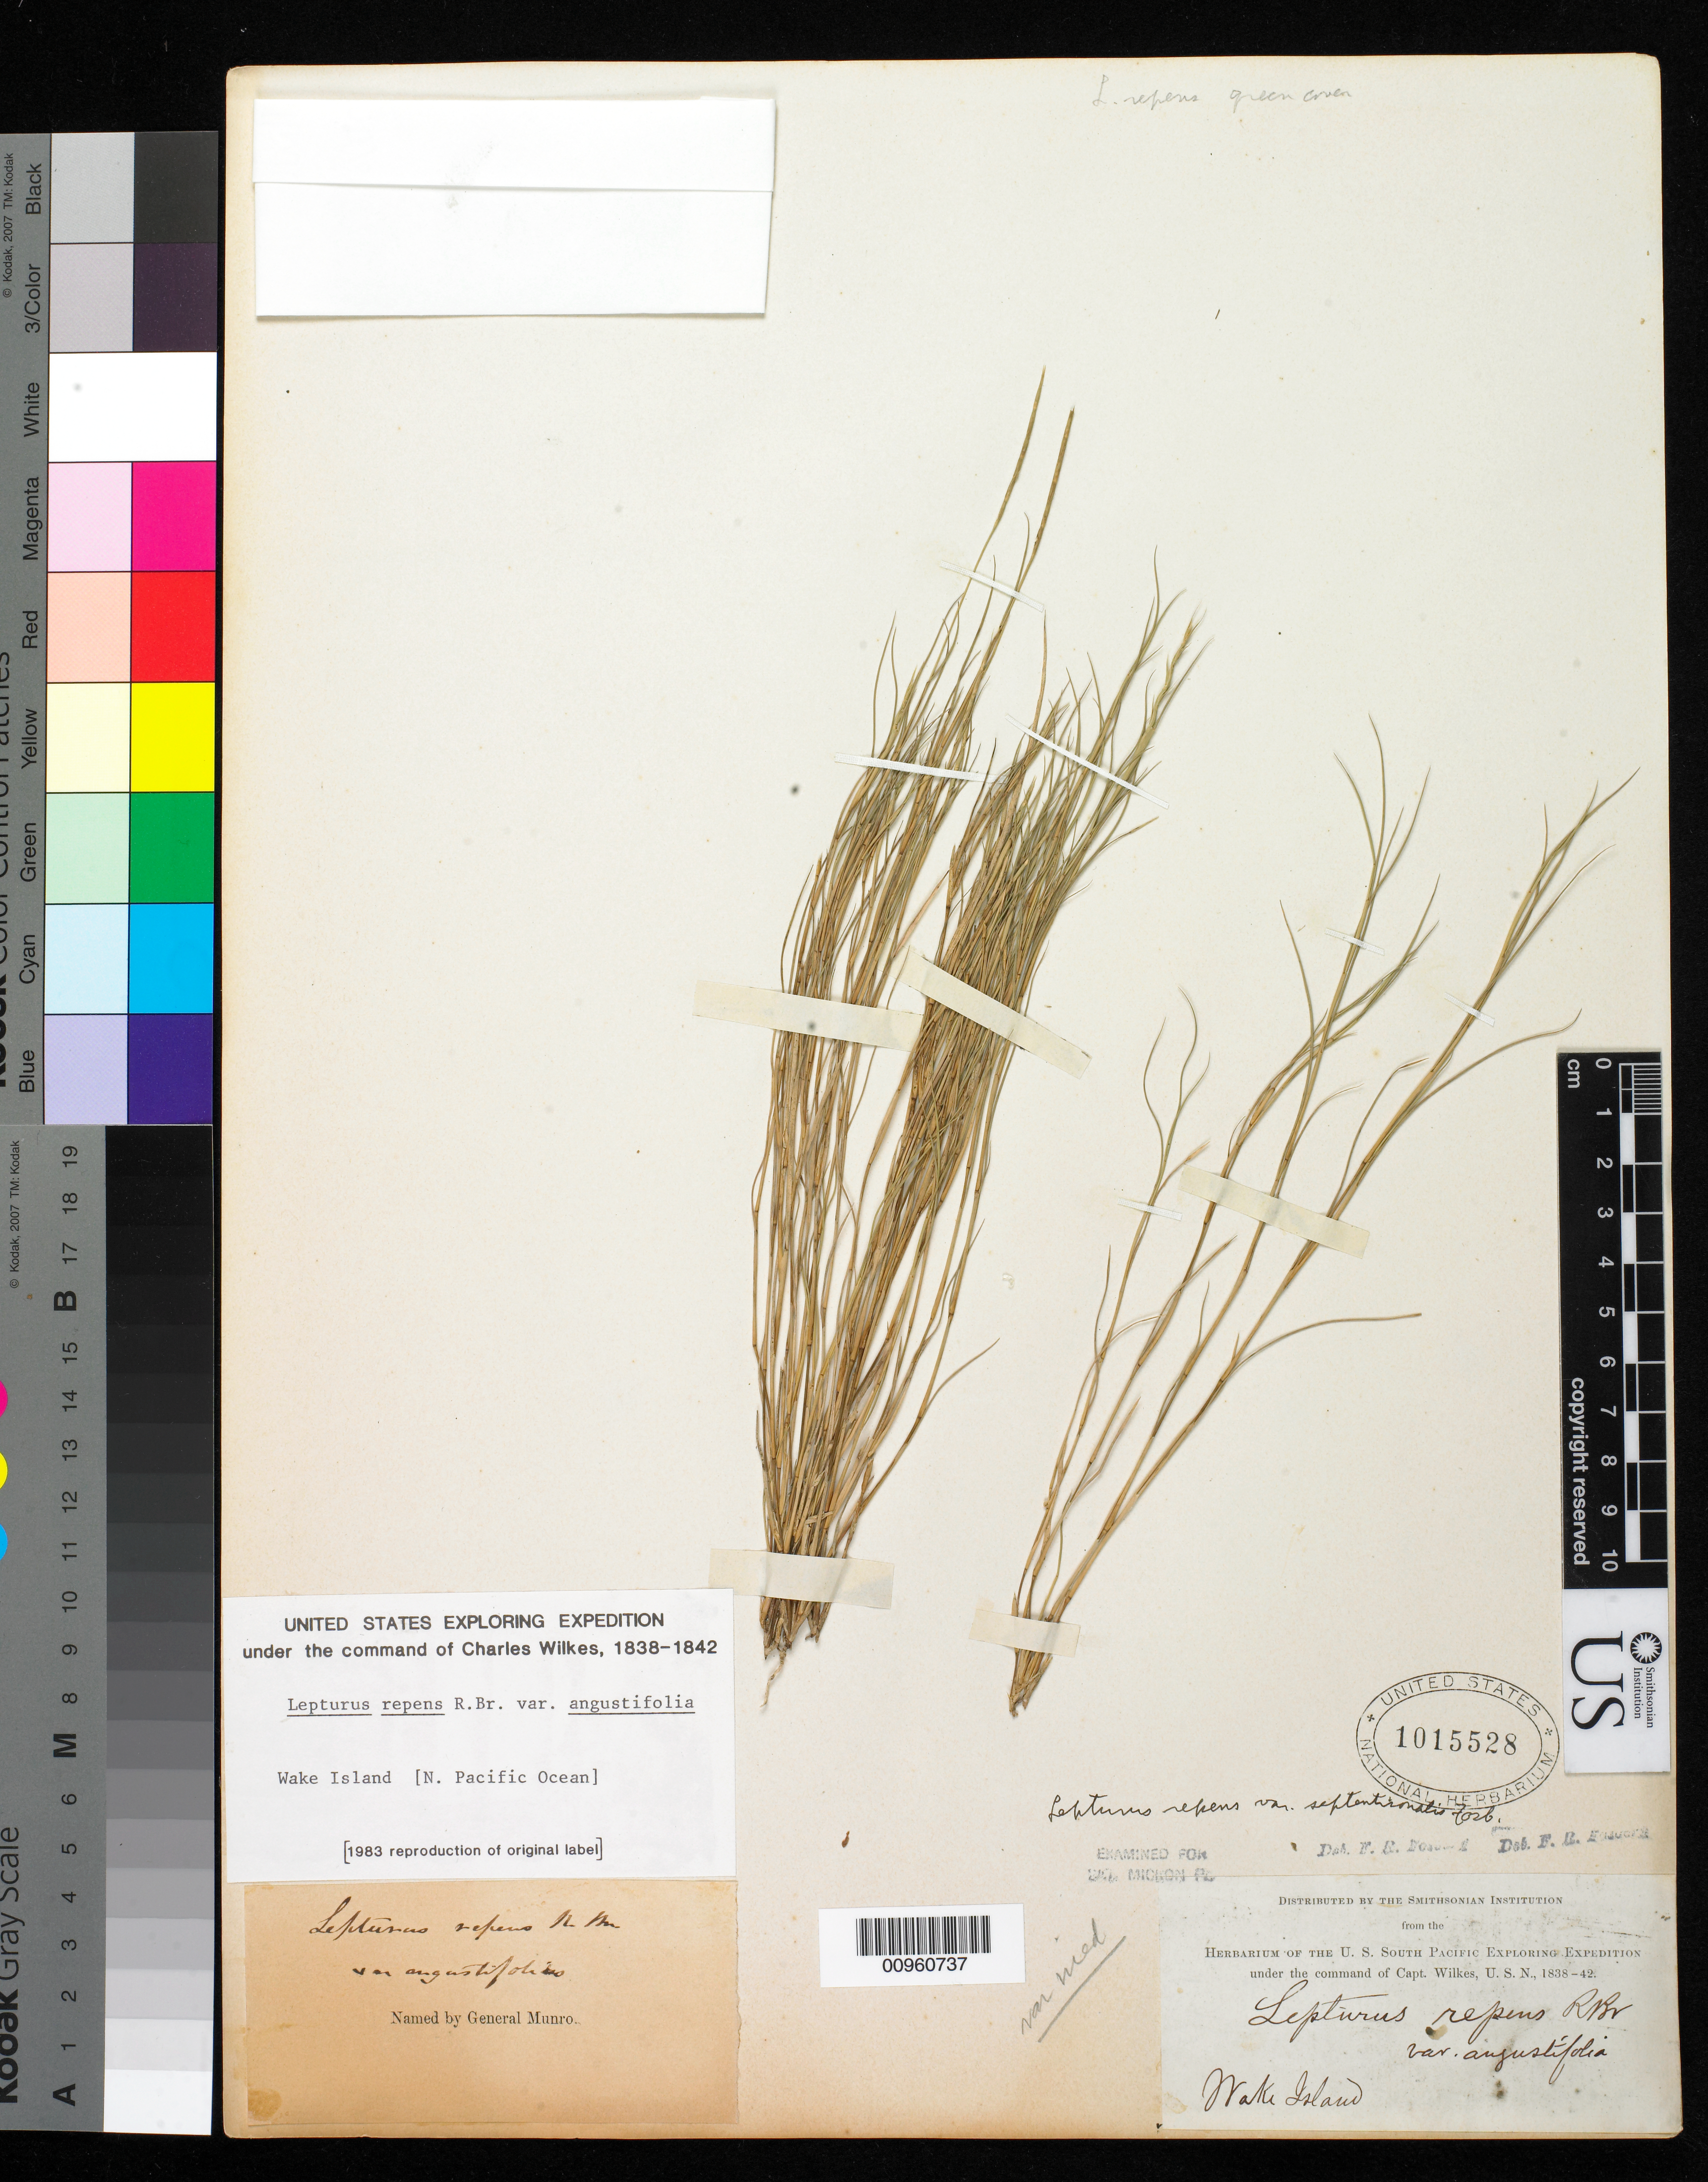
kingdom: Plantae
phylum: Tracheophyta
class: Liliopsida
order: Poales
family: Poaceae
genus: Lepturus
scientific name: Lepturus repens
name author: (J.R. Forst.) R. Br.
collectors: Wilkes Explor. Exped.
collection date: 1838/1842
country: U.S. Administered Pacific Islands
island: Wake Island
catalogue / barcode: US 1015528